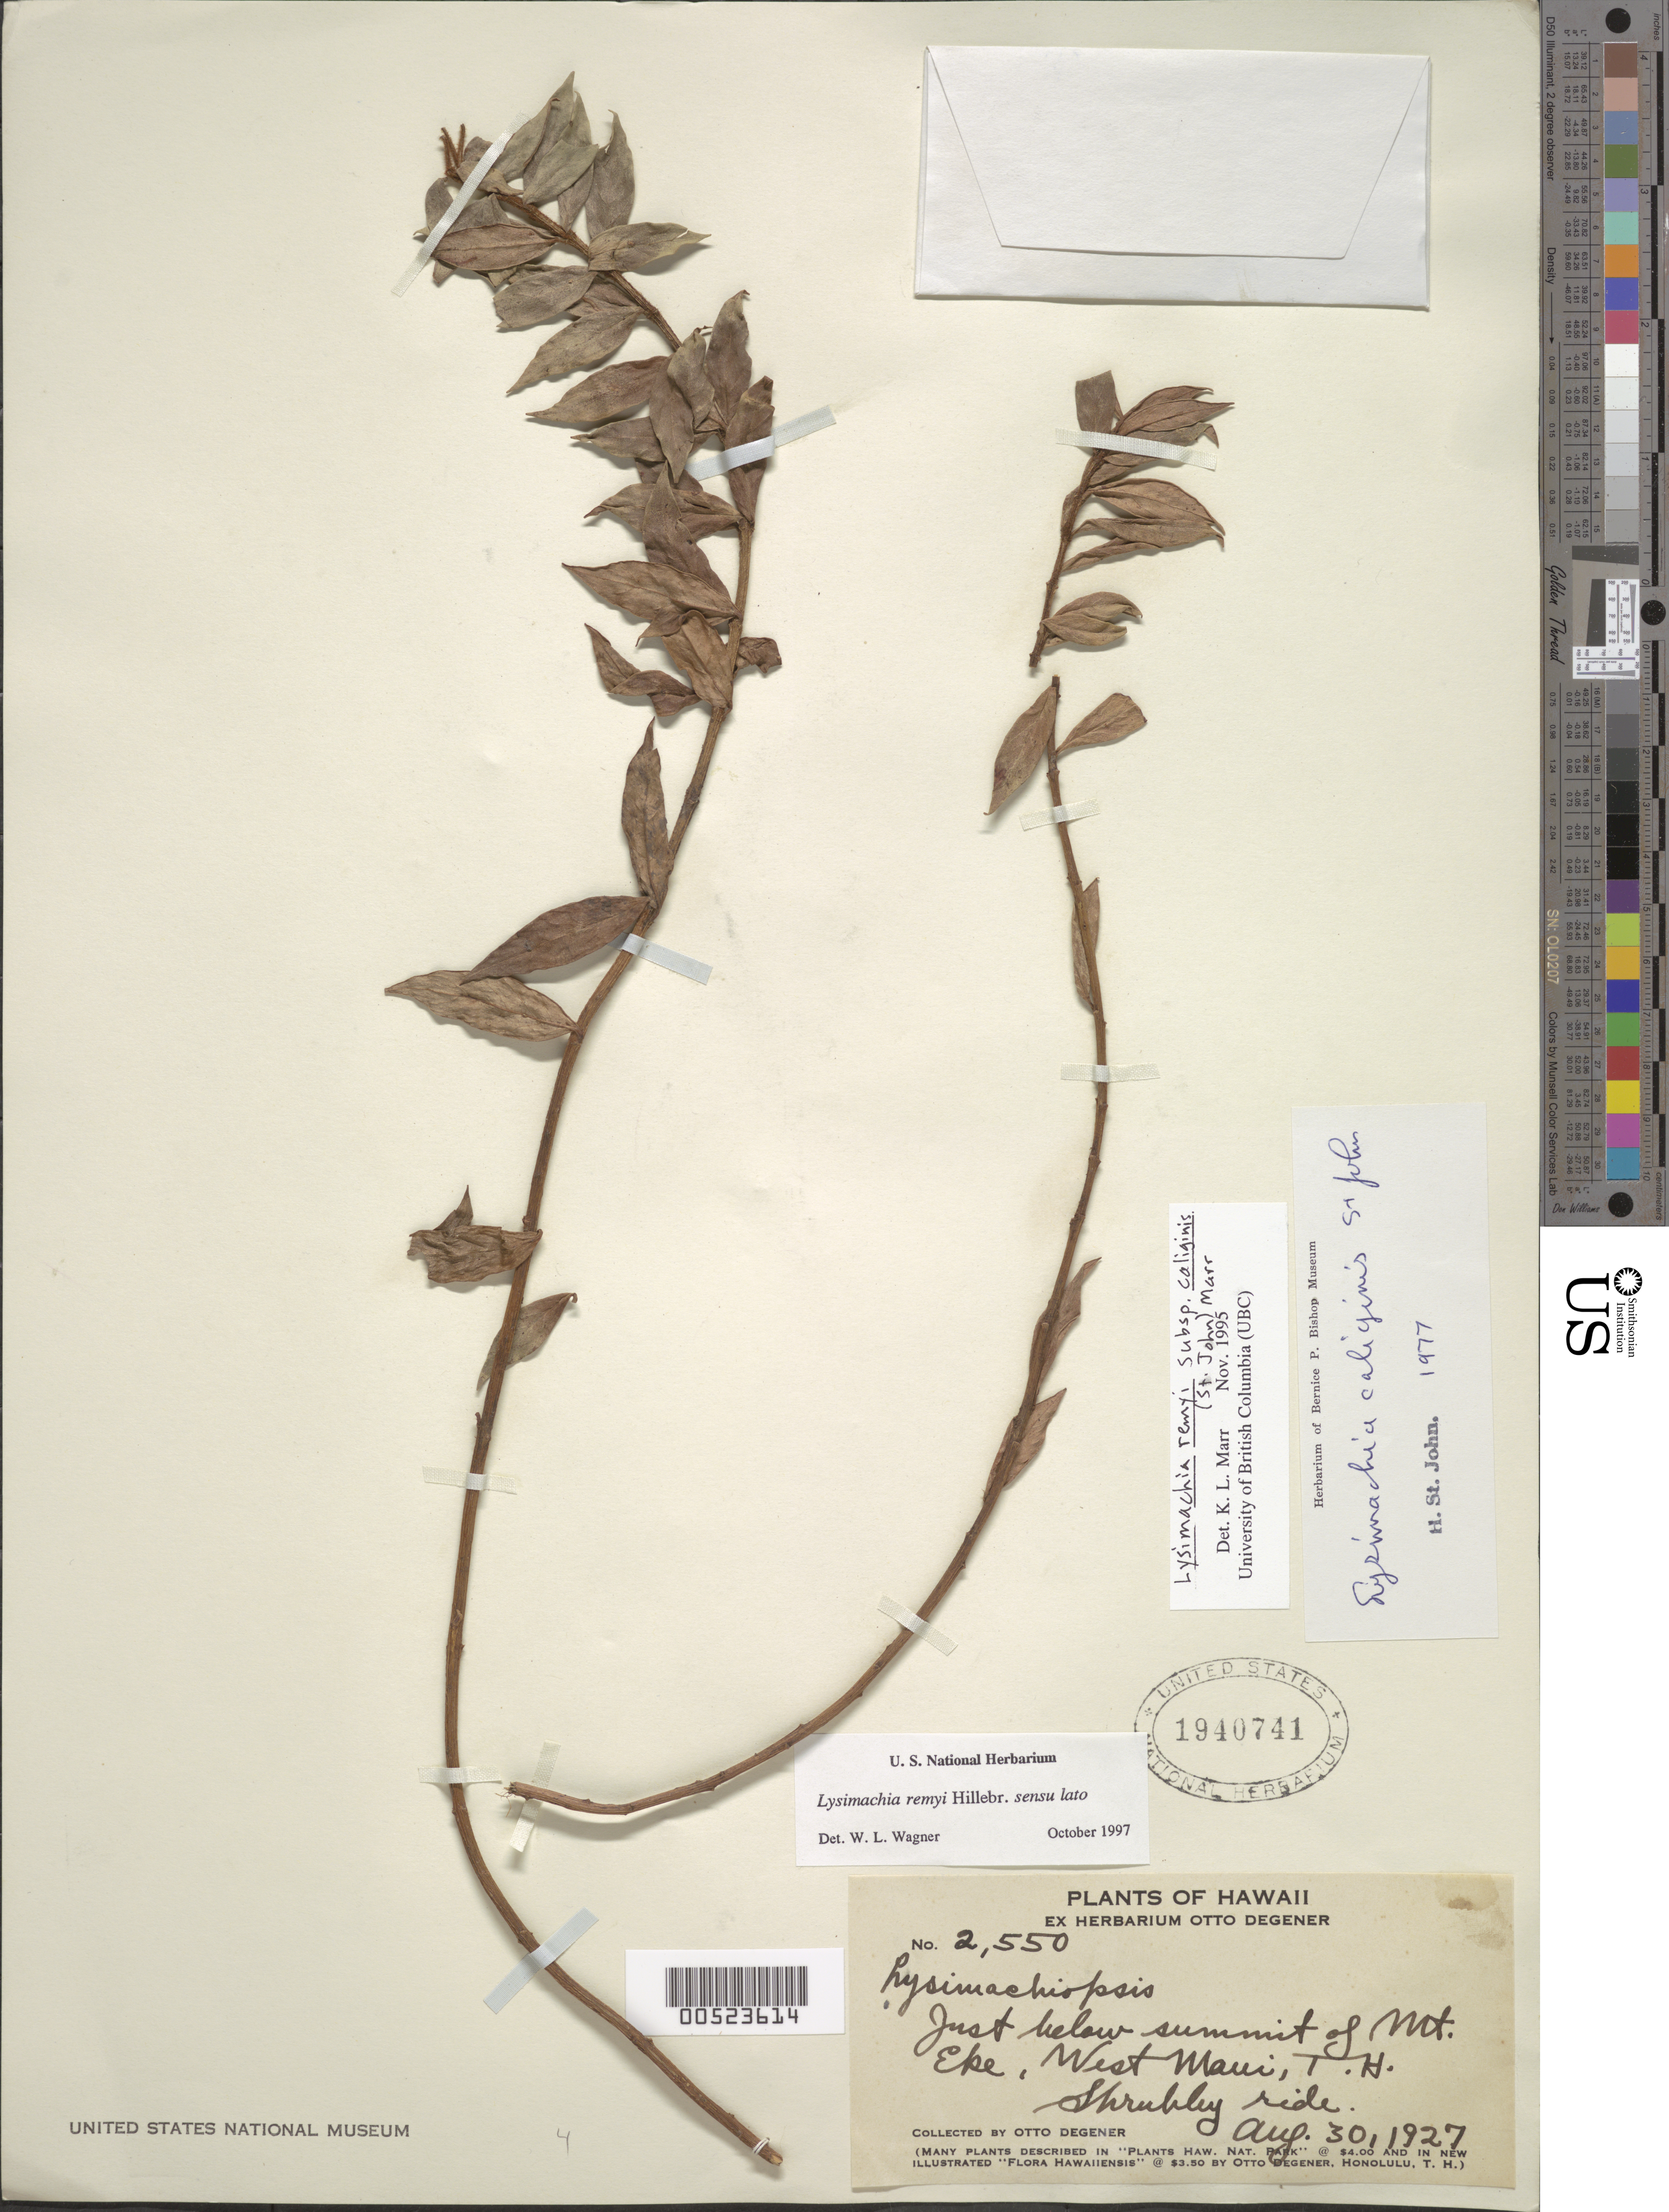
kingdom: Plantae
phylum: Tracheophyta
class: Magnoliopsida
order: Ericales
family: Primulaceae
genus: Lysimachia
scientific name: Lysimachia remyi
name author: Hillebr.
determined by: Wagner, W. L., (BOT), Smithsonian Institution - National Museum of Natural History (UNITED STATES)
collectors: O. Degener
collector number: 2550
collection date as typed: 30 Aug 1927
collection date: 1927-08-30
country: United States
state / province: Hawaii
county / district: Maui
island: Maui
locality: W Maui, just below summit of Mt Eke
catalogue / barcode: US 1940741